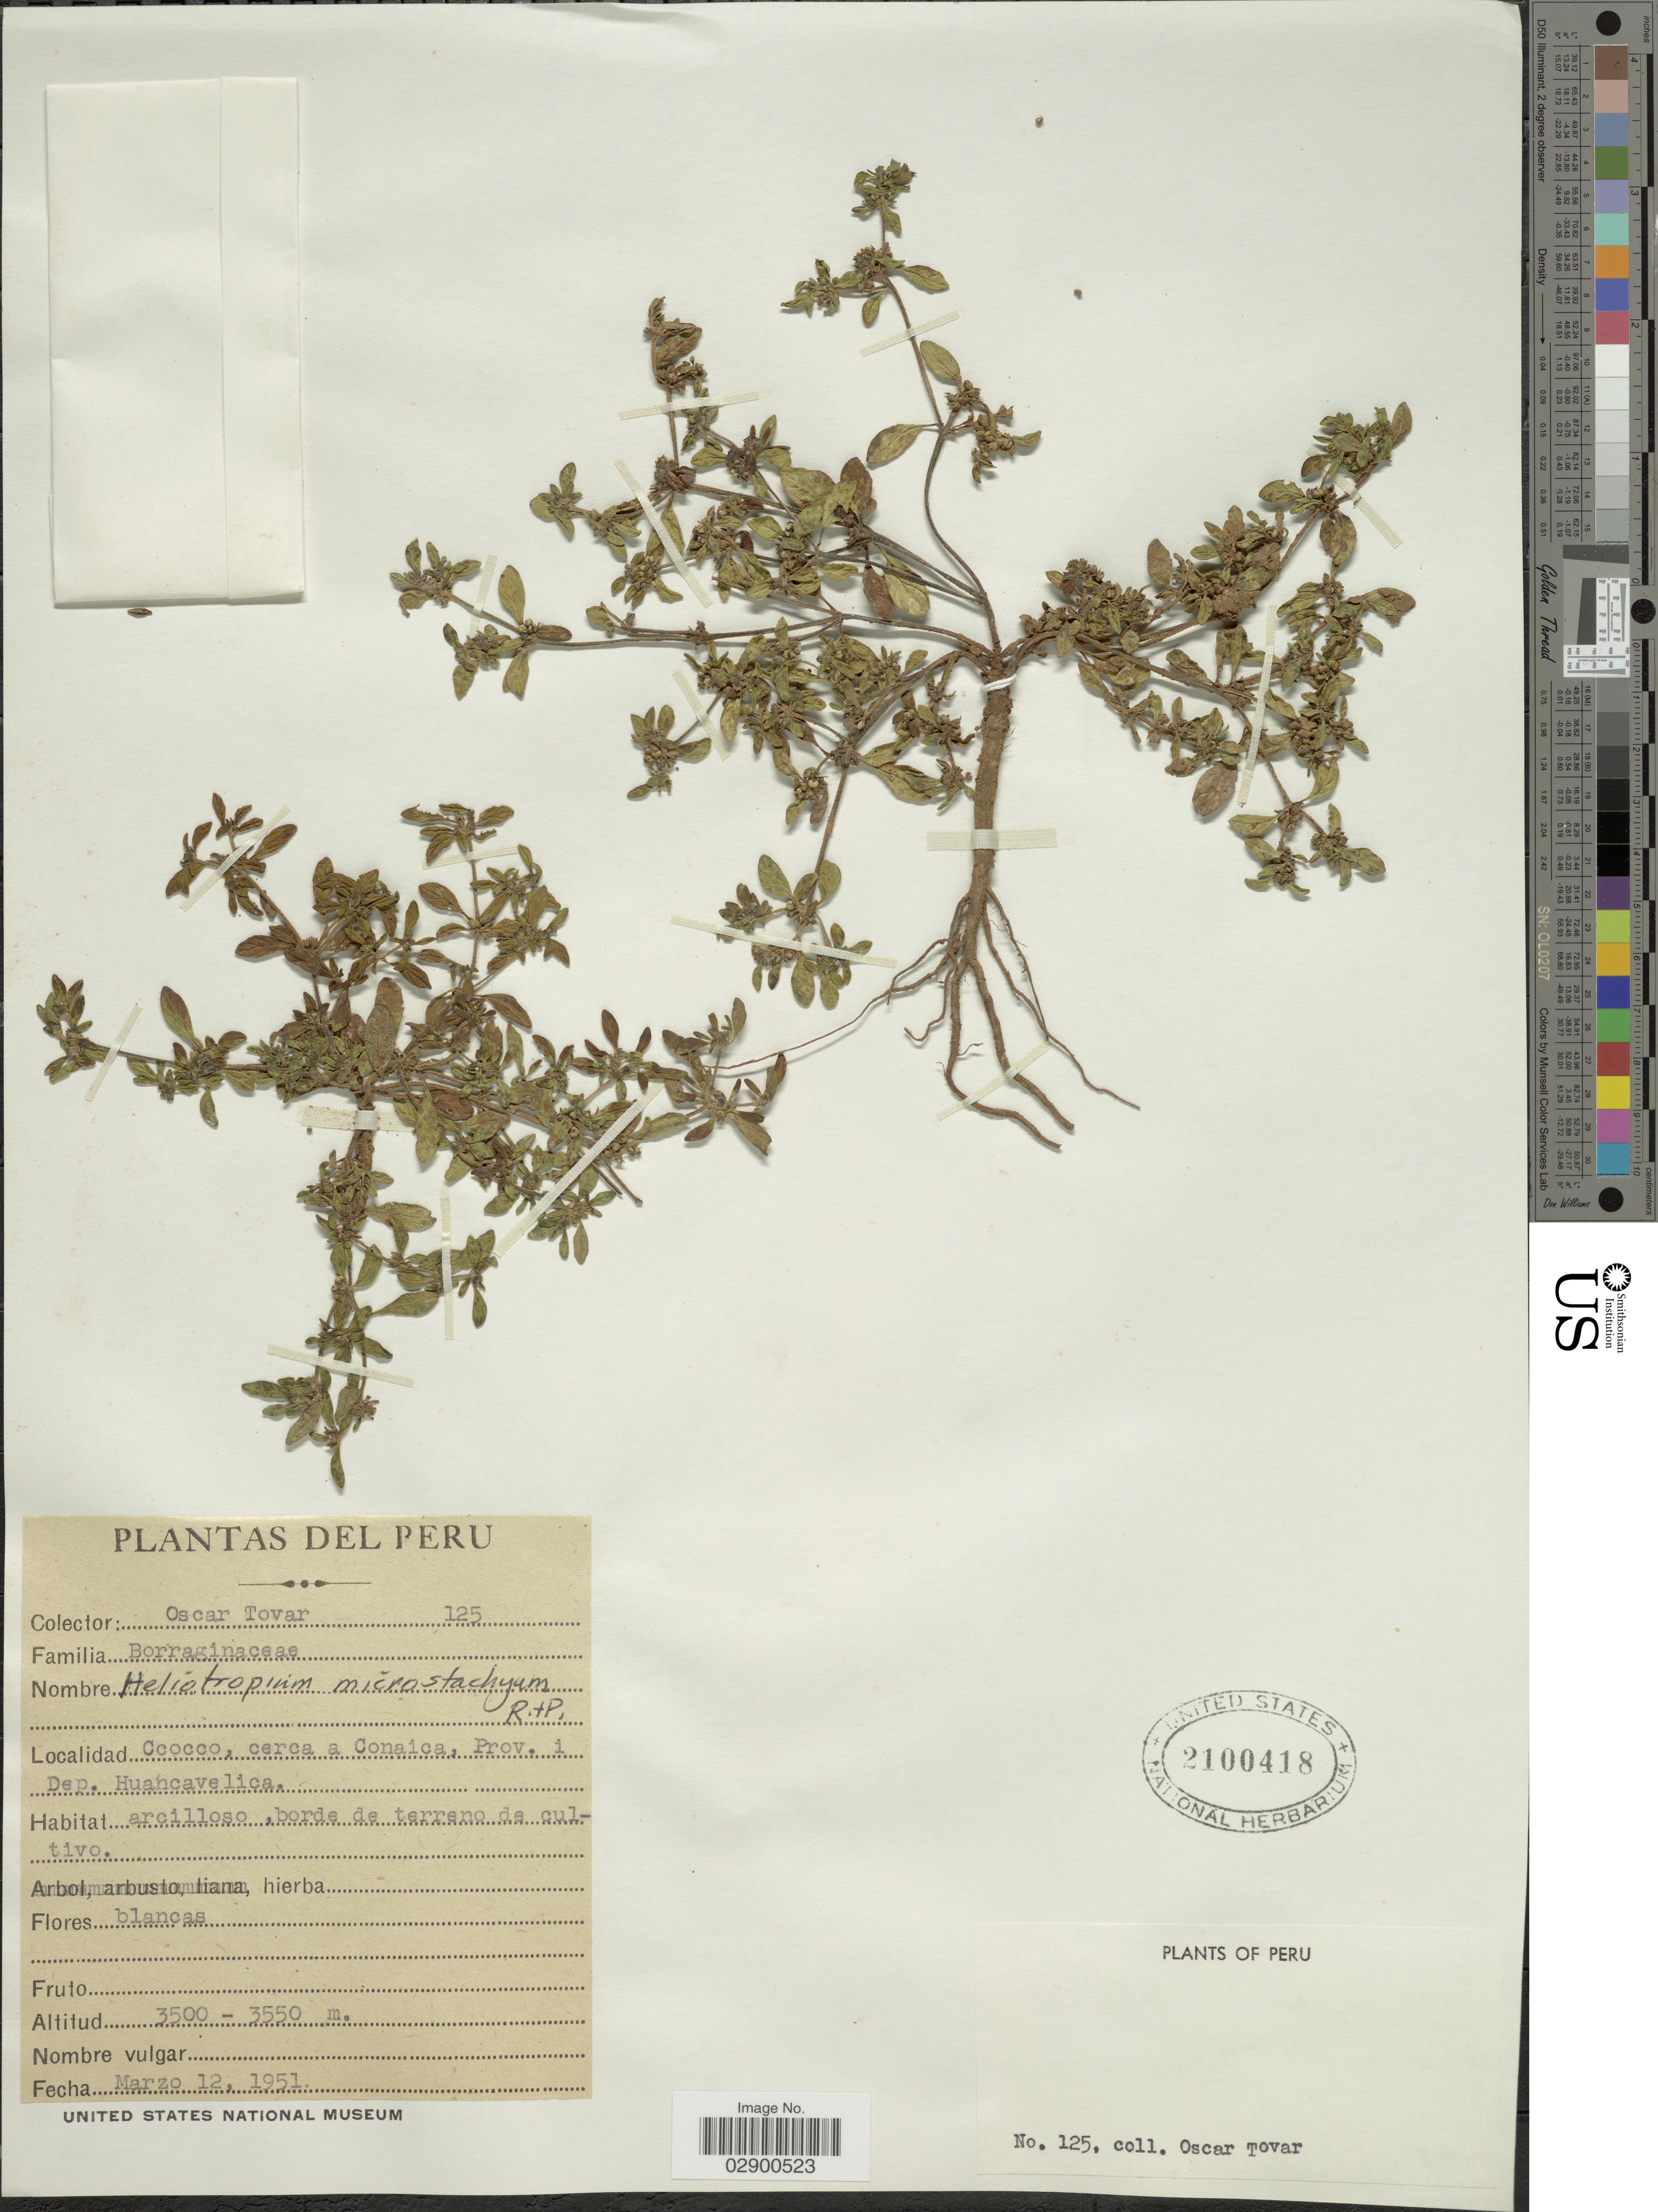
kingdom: Plantae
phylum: Tracheophyta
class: Magnoliopsida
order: Boraginales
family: Heliotropiaceae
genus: Heliotropium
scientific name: Heliotropium microstachyum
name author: Ruiz & Pav.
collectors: Ó. Tovar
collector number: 125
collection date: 1951-03-12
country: Peru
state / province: Huancavelica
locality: Ccocco, cerca a Conaica, Prov. i Dep. Huancavelica.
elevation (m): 3500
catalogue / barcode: US 2100418